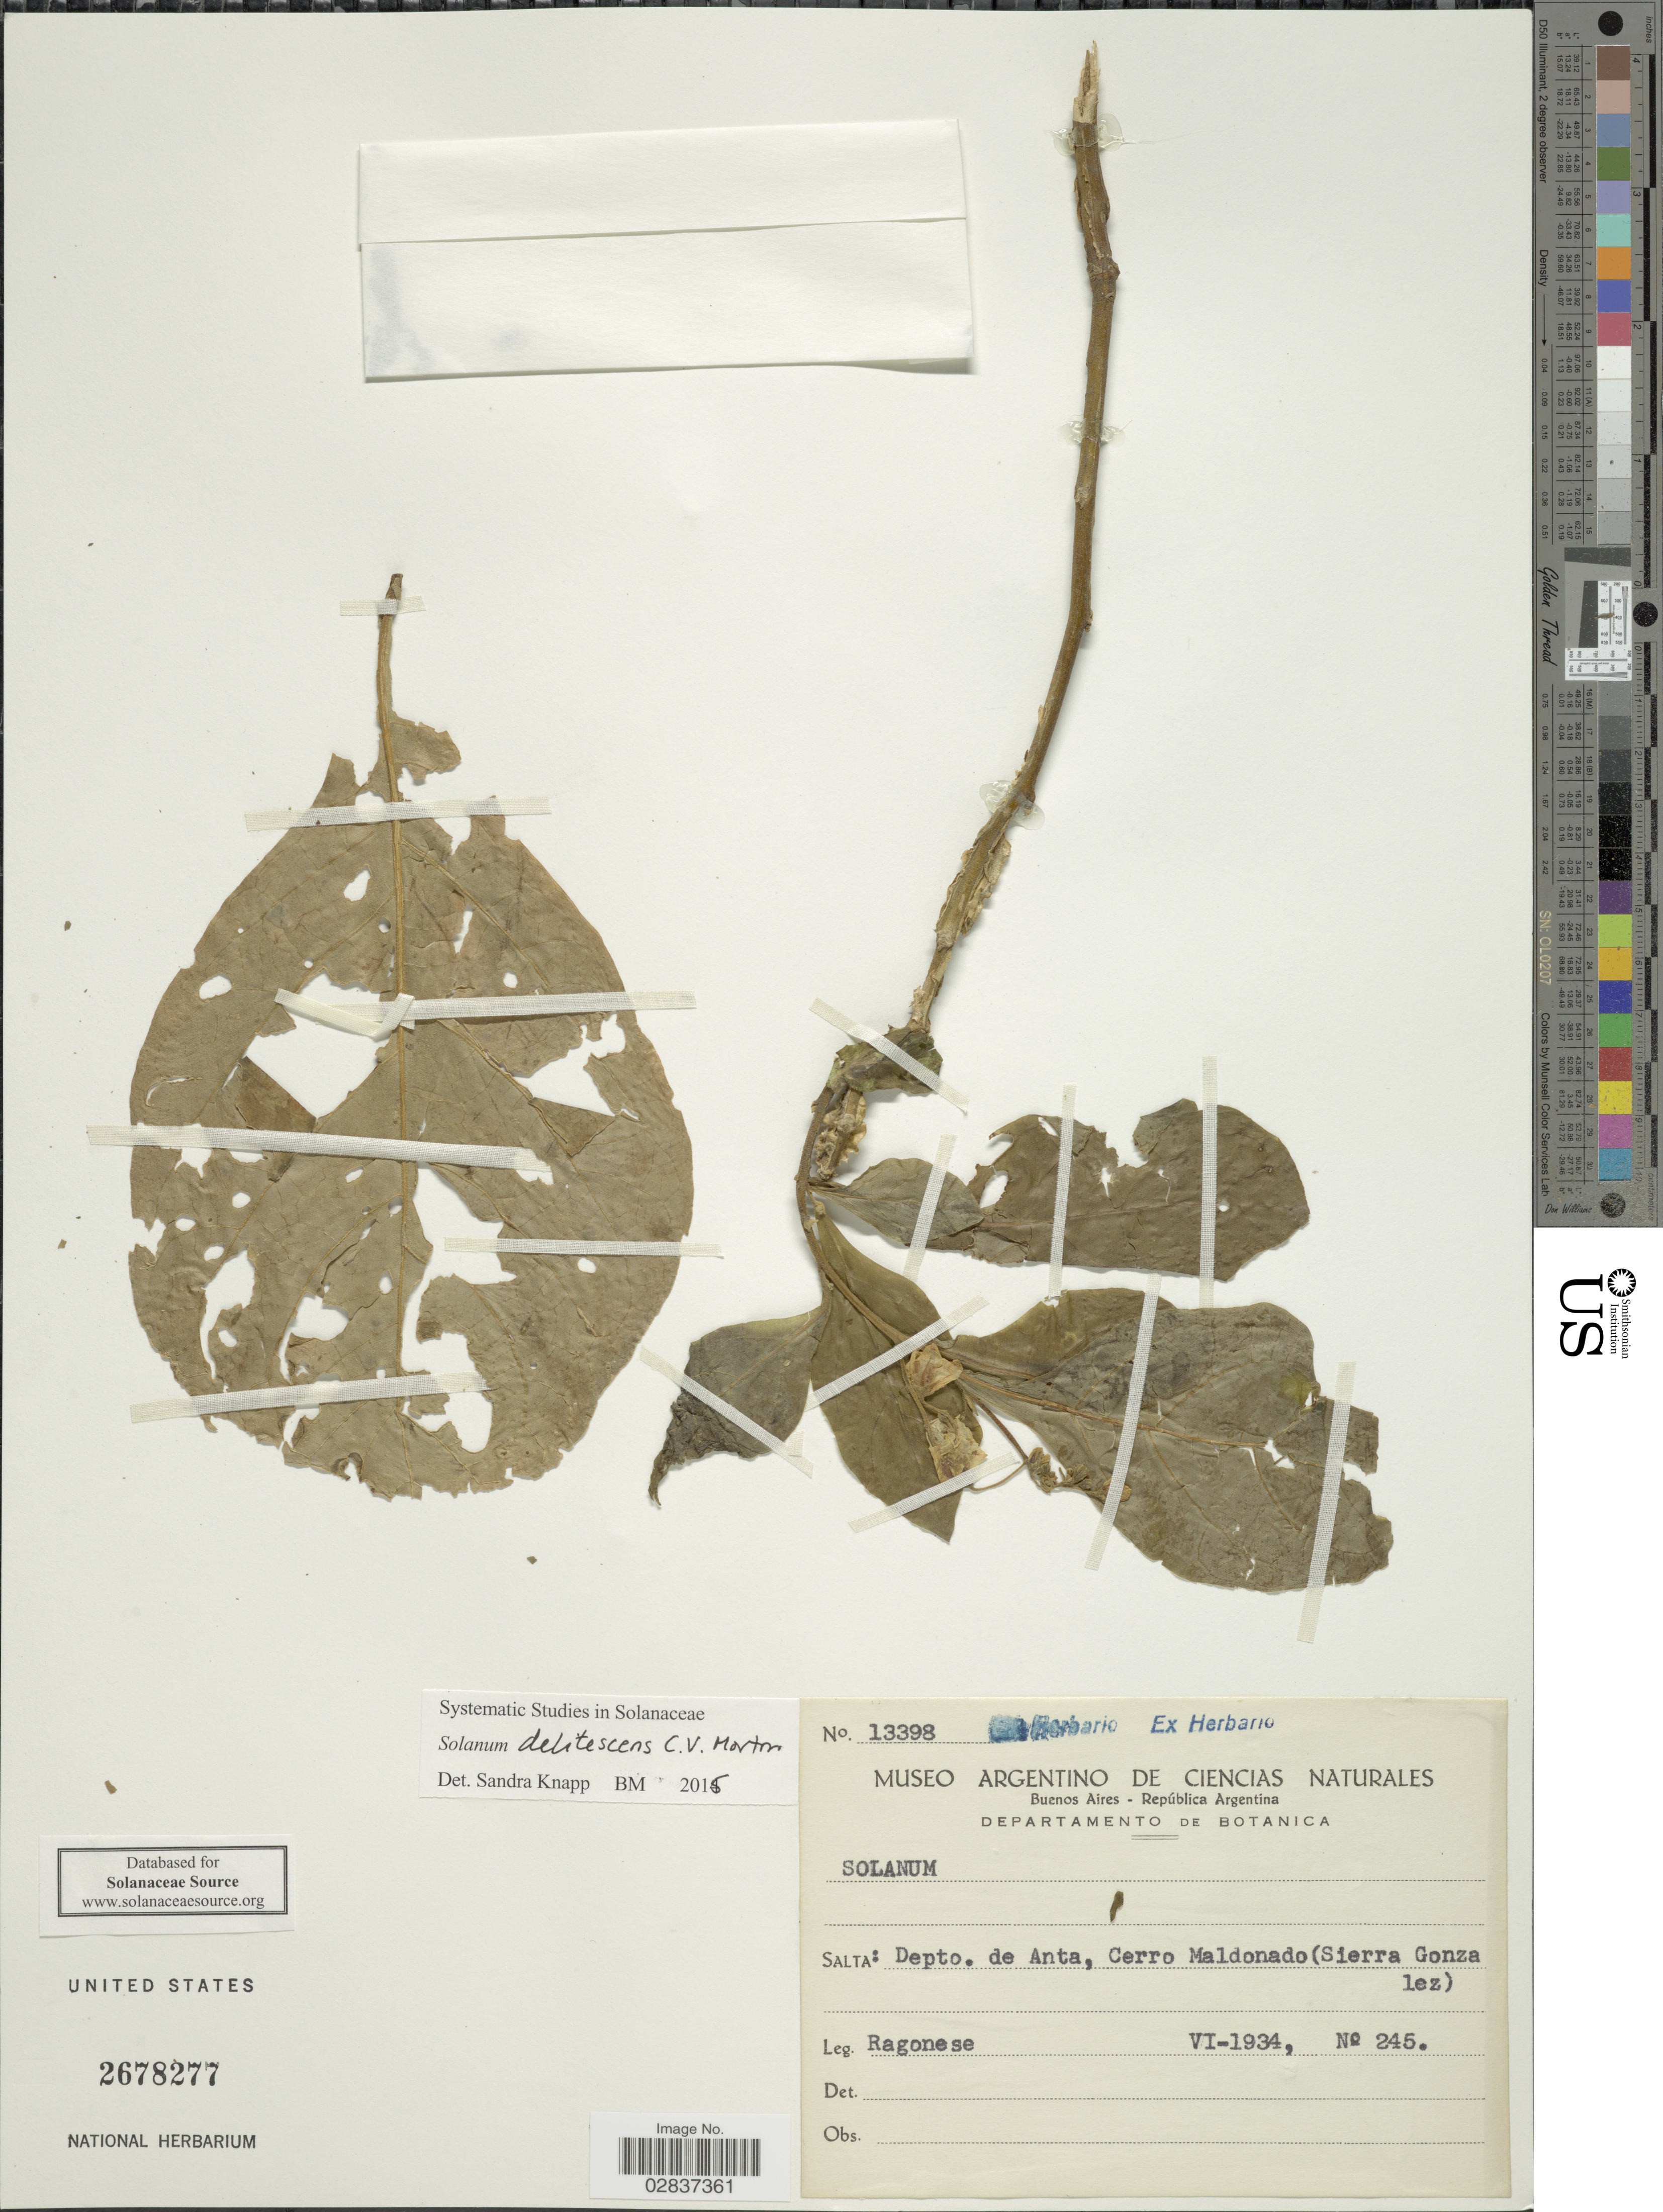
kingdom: Plantae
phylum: Tracheophyta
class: Magnoliopsida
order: Solanales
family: Solanaceae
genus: Solanum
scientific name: Solanum delitescens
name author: C.V. Morton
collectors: Ragonese, --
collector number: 245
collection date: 1934-06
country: Argentina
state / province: Salta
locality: Depto. de Anta, Cerro Maldonado (Sierra Gonzalez).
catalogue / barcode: US 2678277